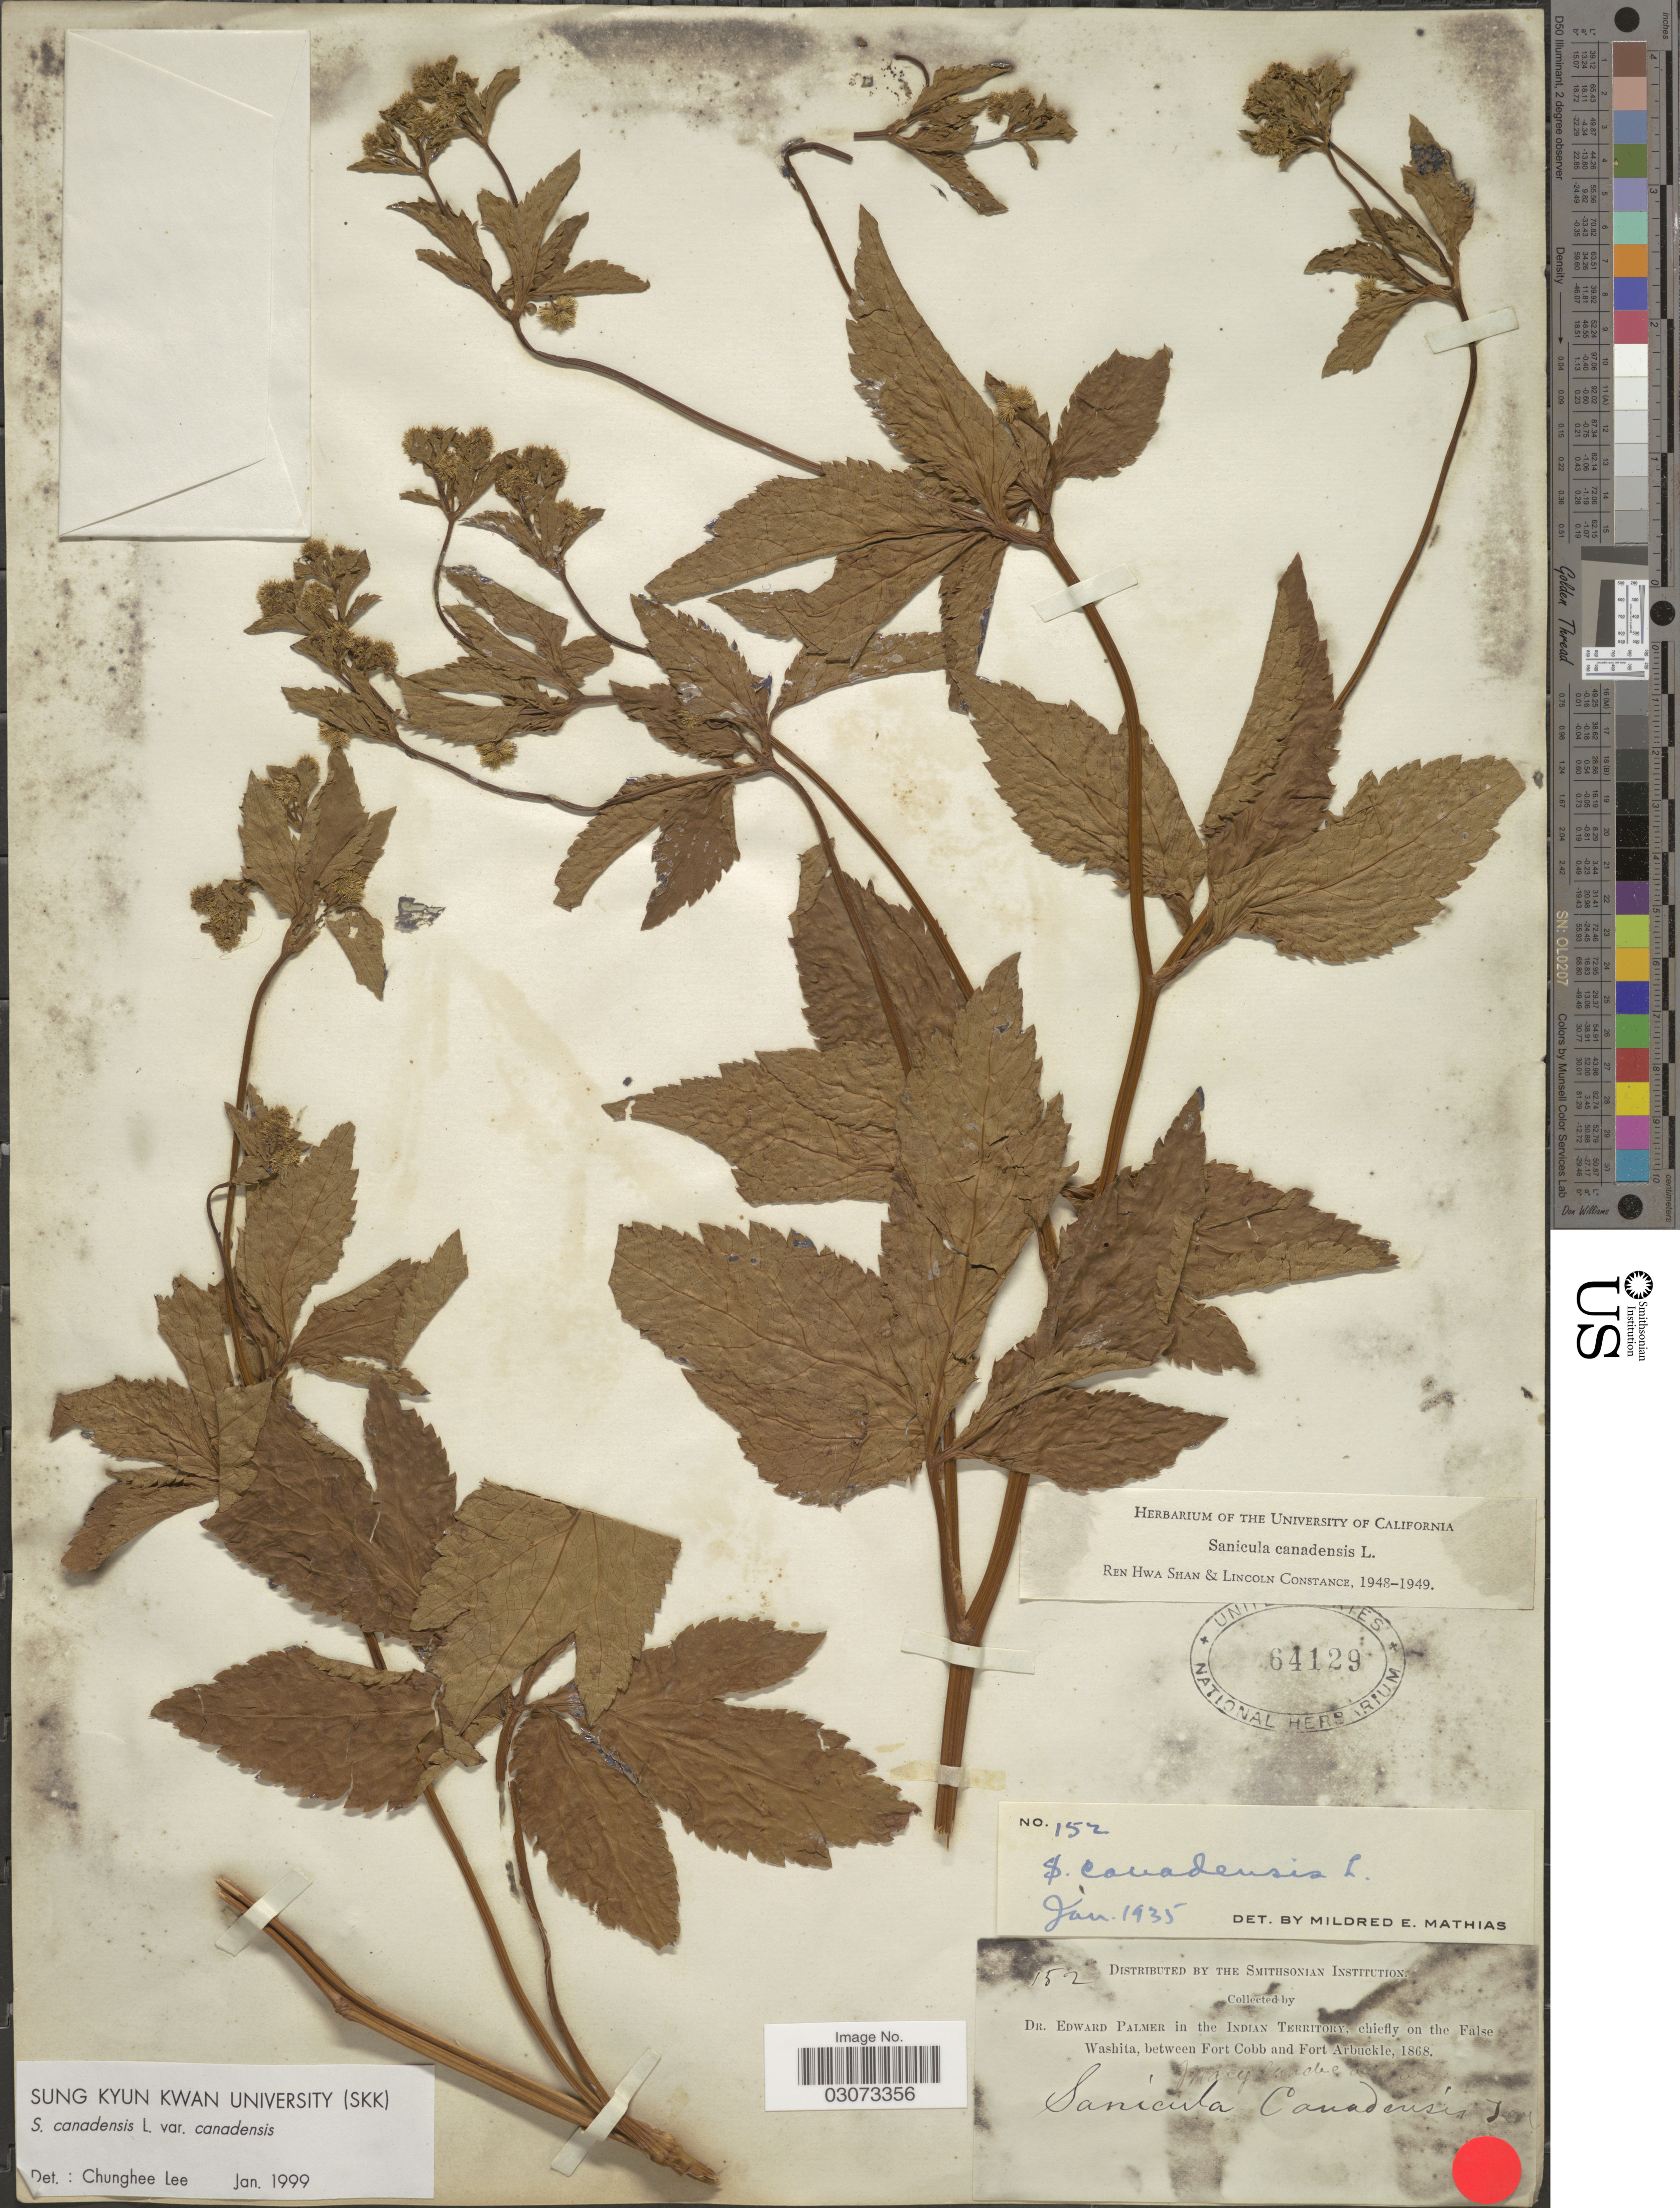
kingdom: Plantae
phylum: Tracheophyta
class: Magnoliopsida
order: Apiales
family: Apiaceae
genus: Sanicula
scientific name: Sanicula canadensis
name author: L.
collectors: E. Palmer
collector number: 152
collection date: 1868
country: United States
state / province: Oklahoma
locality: In the Indian Territory, chiefly on the False Washita, between Fort Cobb and Fort Arbuckle.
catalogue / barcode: US 64129